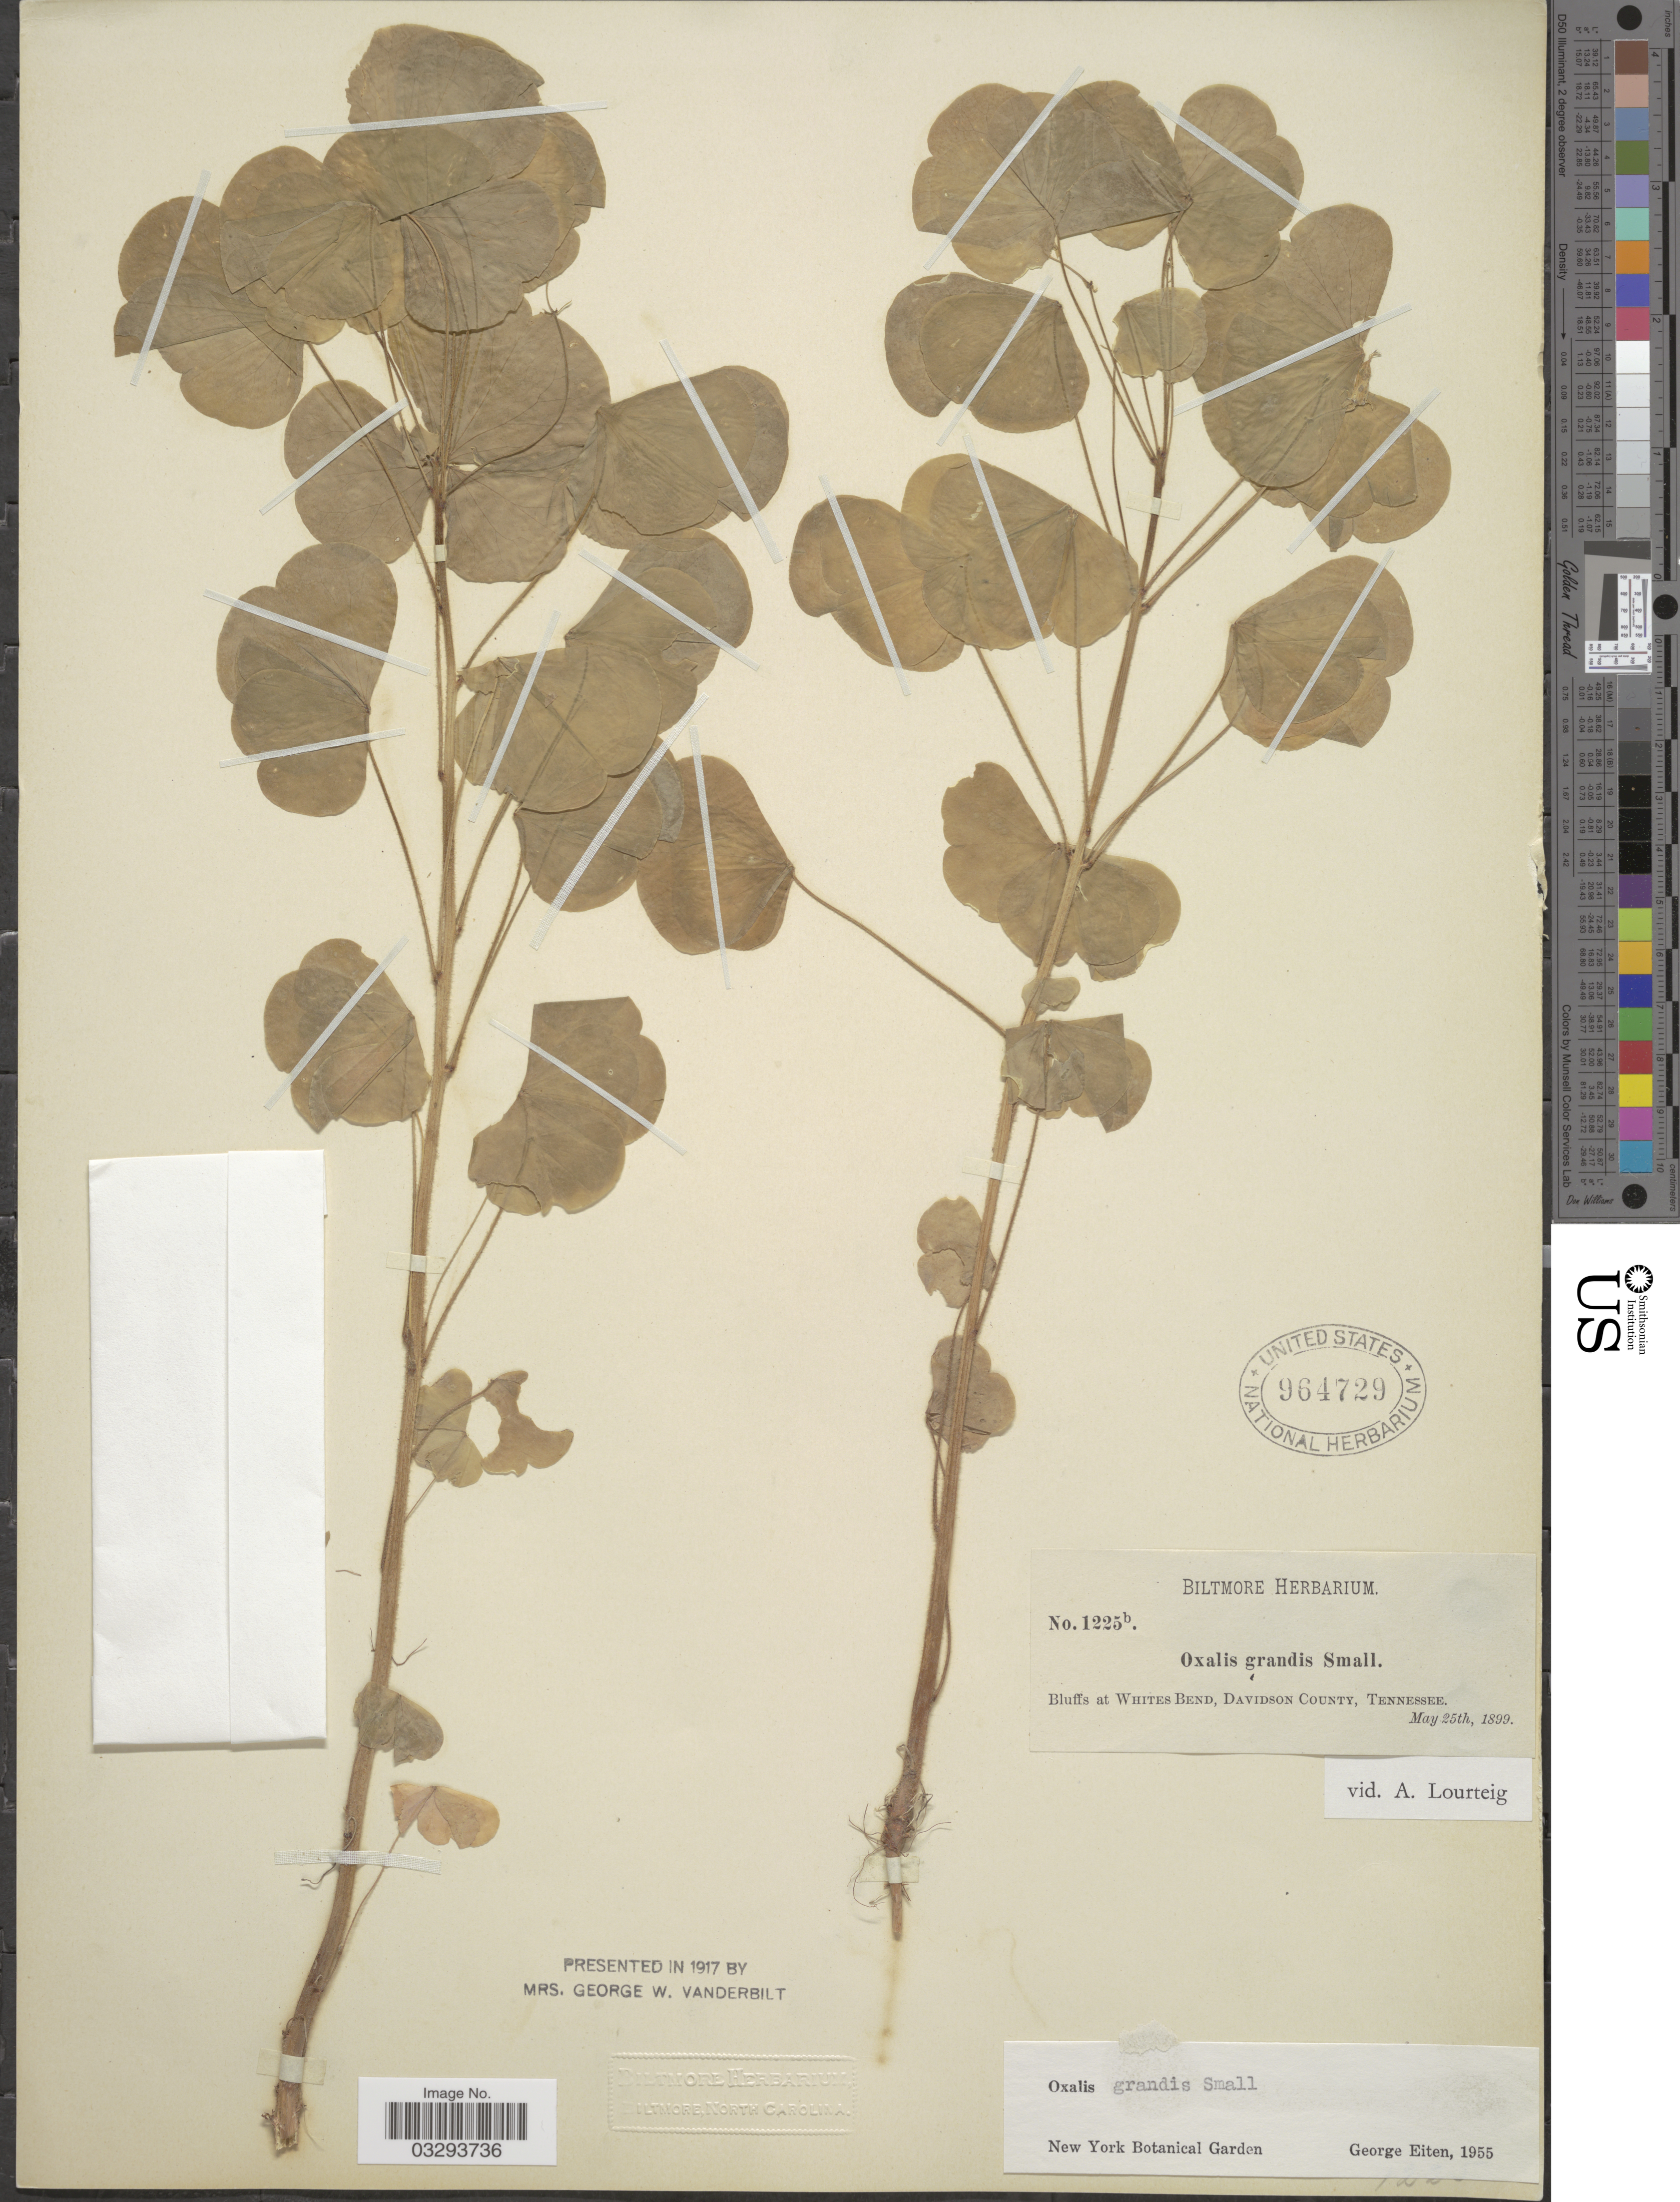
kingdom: Plantae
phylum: Tracheophyta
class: Magnoliopsida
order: Oxalidales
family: Oxalidaceae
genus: Oxalis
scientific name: Oxalis grandis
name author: Small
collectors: ex herb. Biltmore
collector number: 1225b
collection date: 1899-05-25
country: United States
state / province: Tennessee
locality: Bluffs at Whites Bend, Davidson County.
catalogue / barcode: US 964729